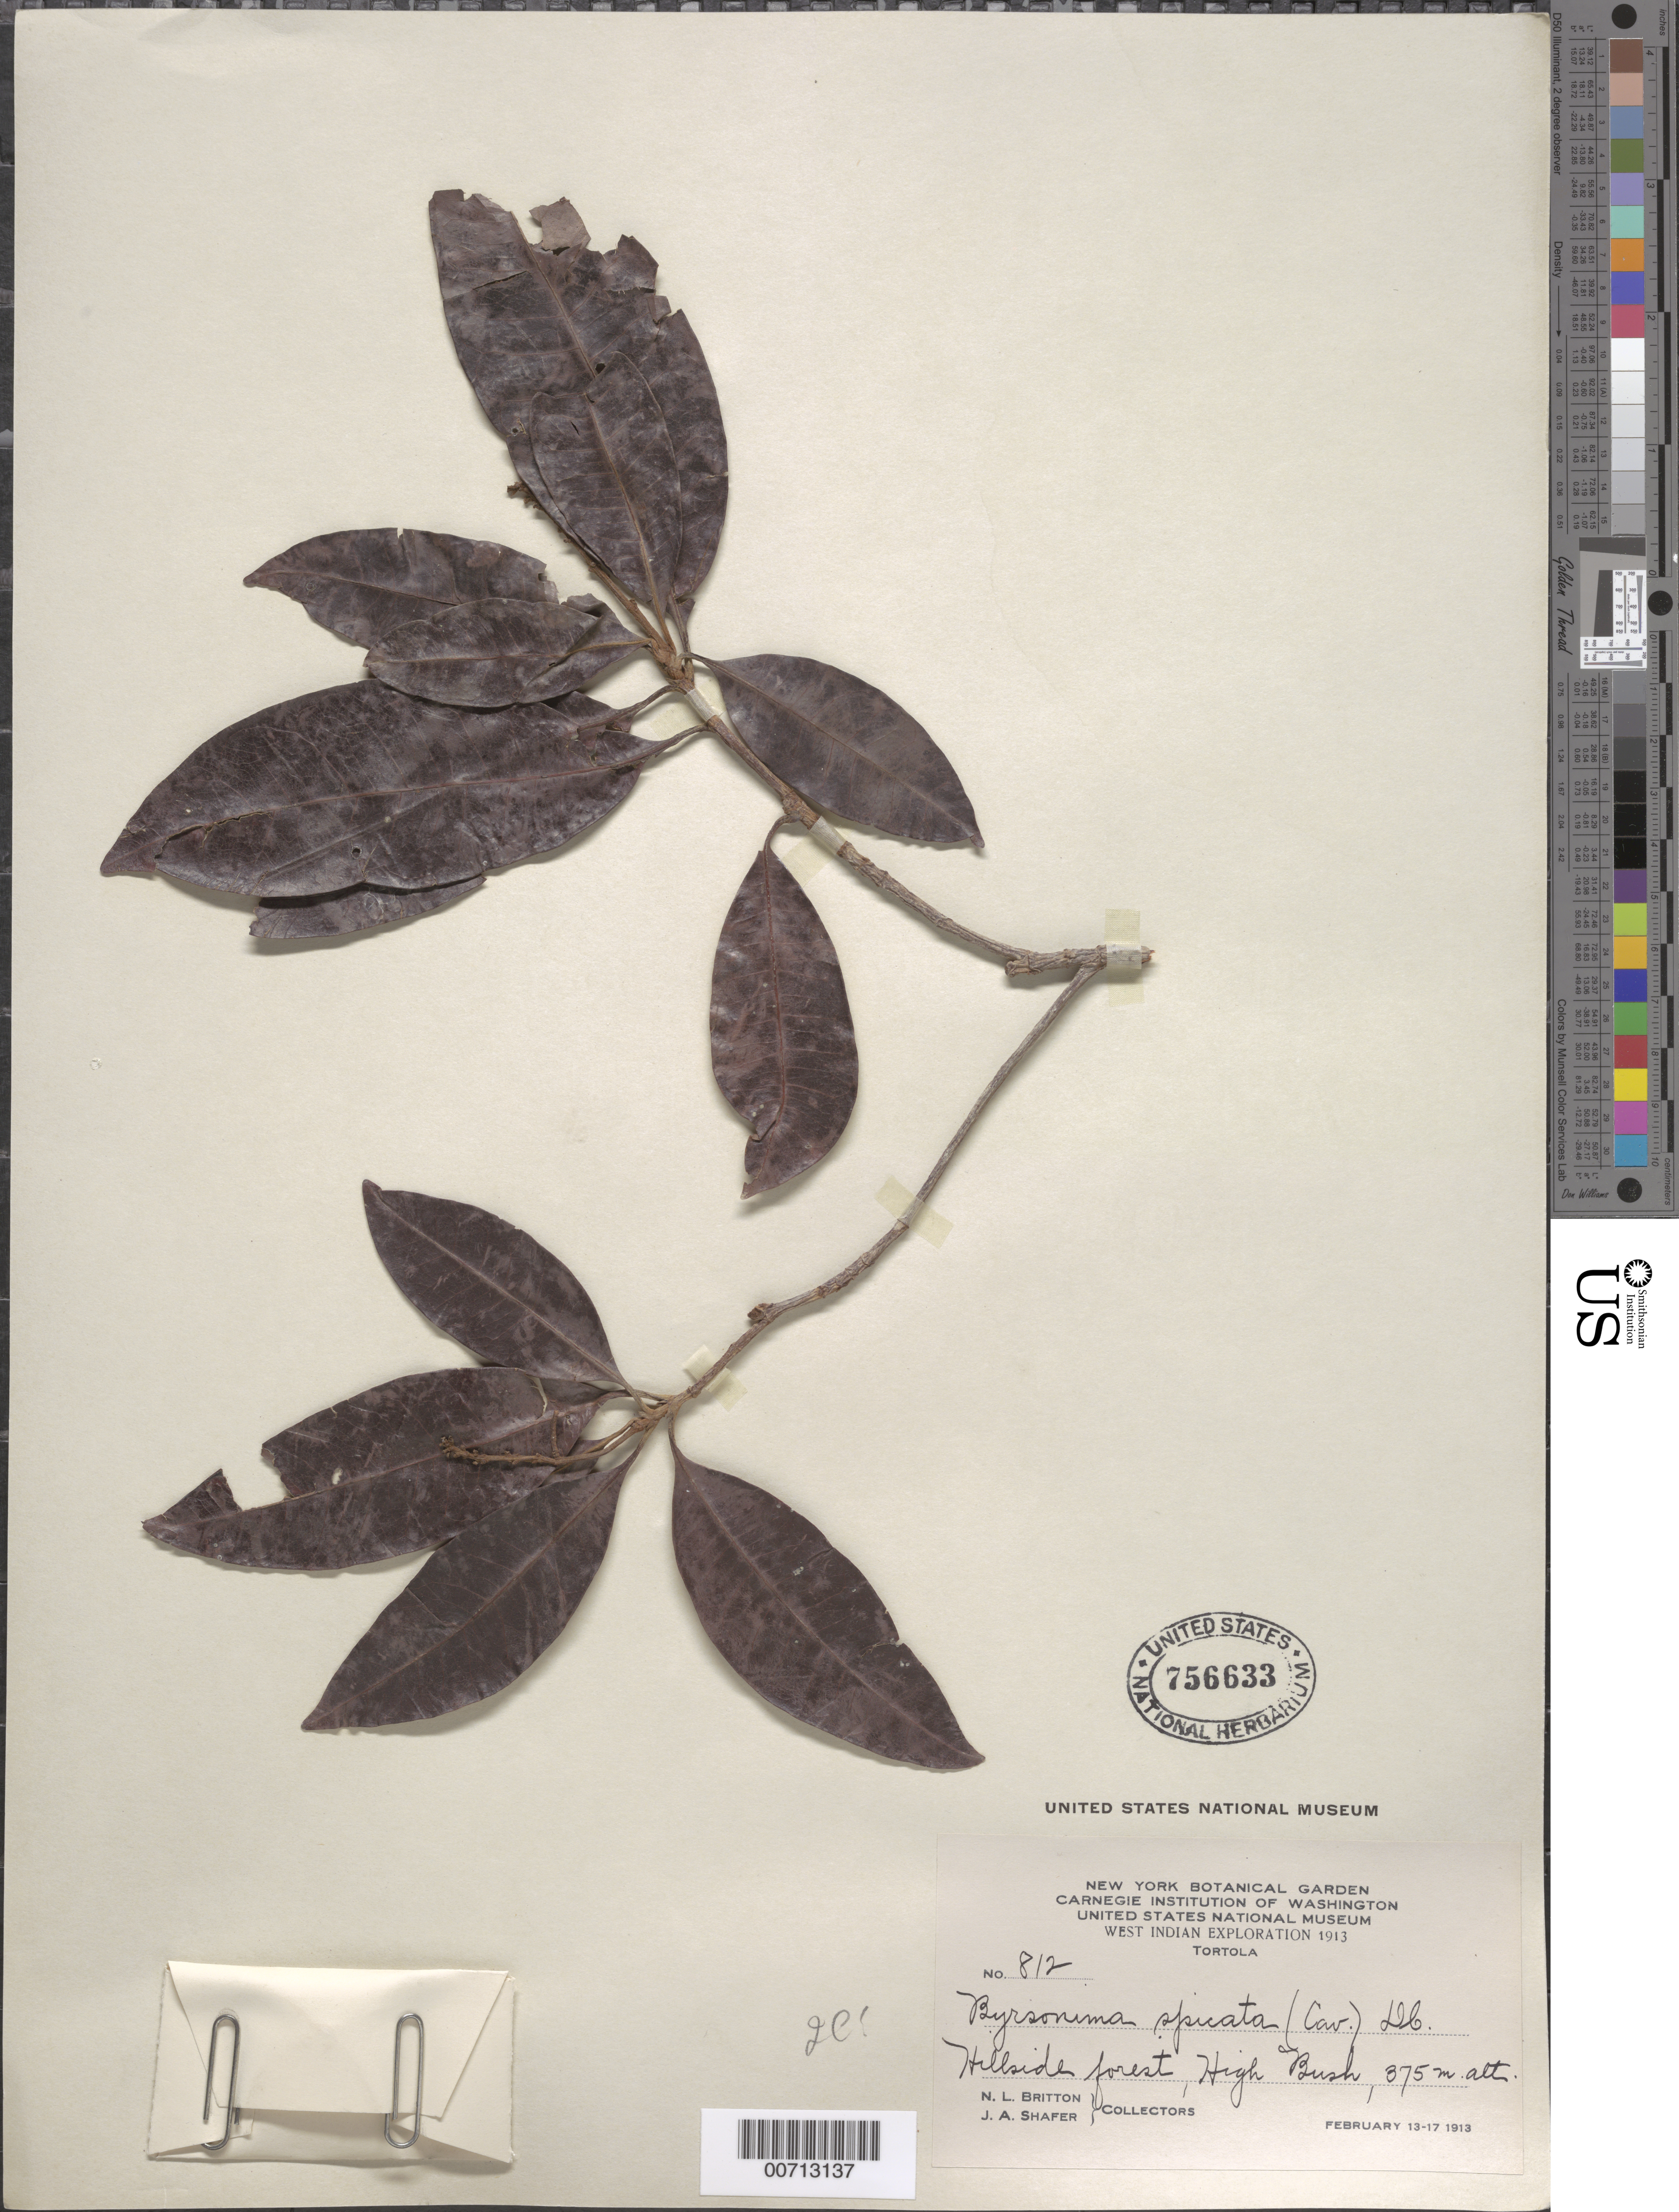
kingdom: Plantae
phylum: Tracheophyta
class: Magnoliopsida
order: Malpighiales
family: Malpighiaceae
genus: Byrsonima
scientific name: Byrsonima spicata (Cav.) DC.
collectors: N. Britton & J. A. Shafer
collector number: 812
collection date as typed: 13 Feb 1913 to 17 Feb 1913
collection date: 1913-02-13/1913-02-17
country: British Virgin Islands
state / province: Tortola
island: Tortola Island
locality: High Bush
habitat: Hillside forest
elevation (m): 375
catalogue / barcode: US 756633